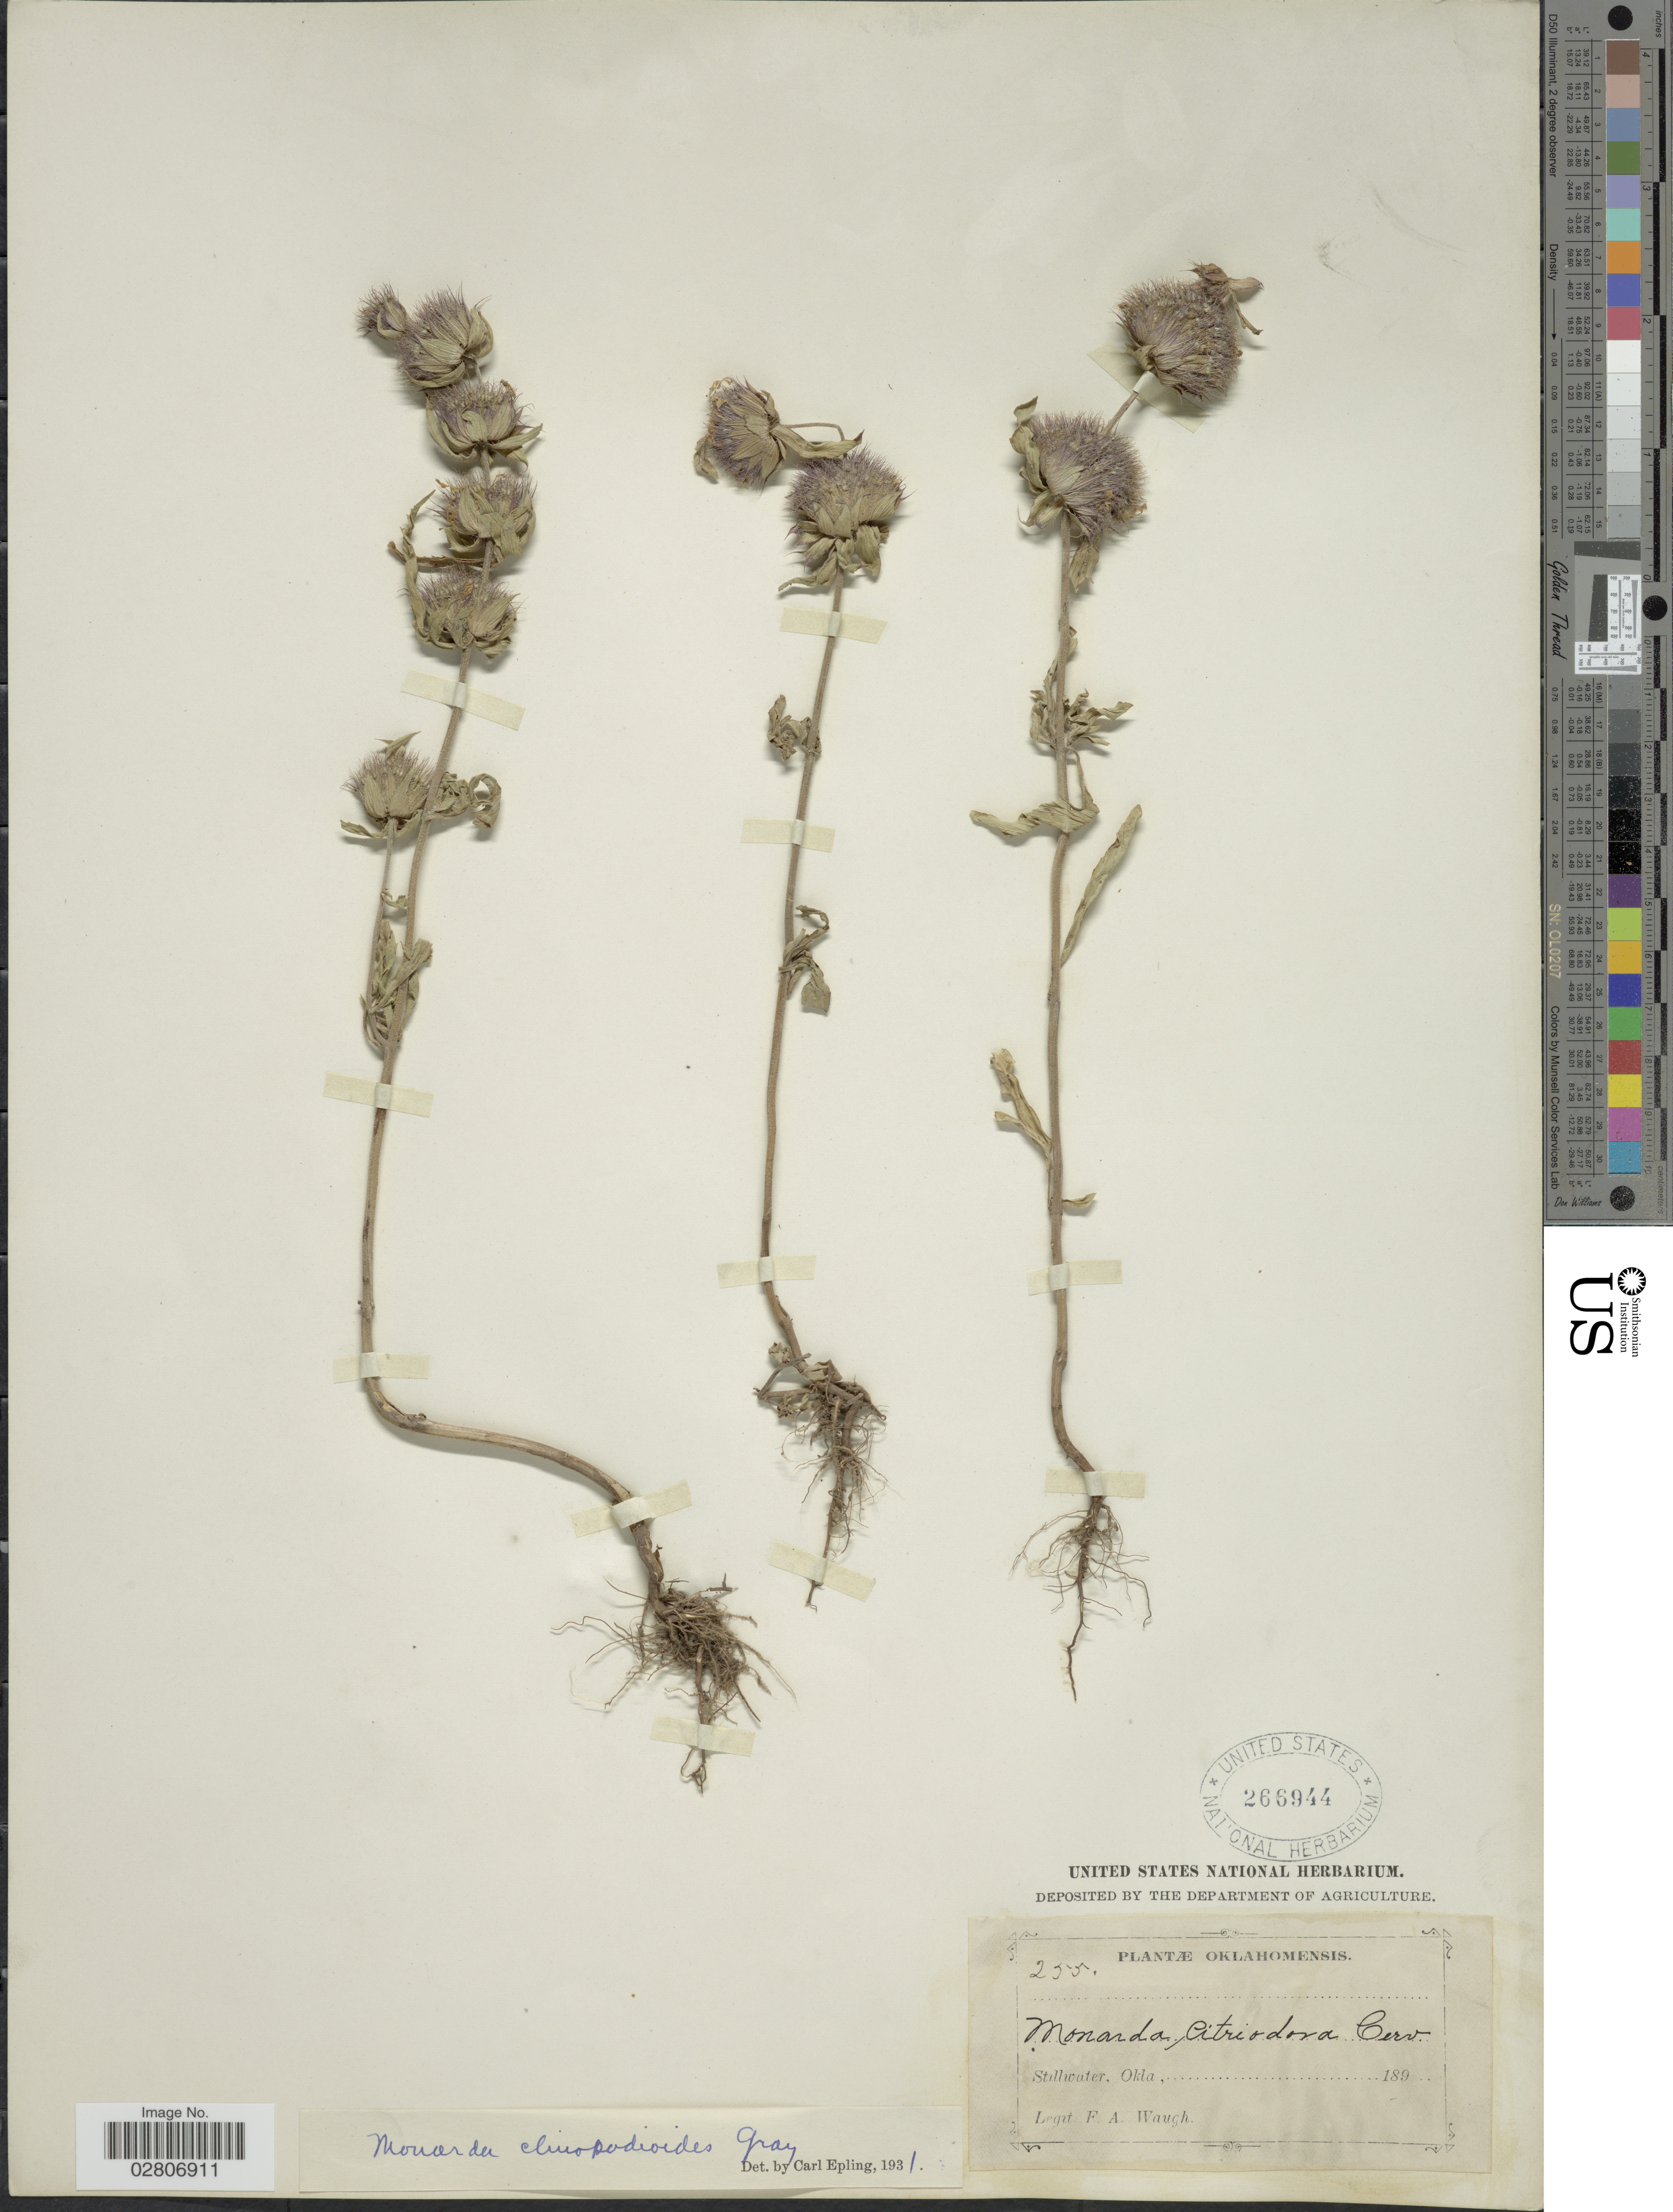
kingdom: Plantae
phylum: Tracheophyta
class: Magnoliopsida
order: Lamiales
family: Lamiaceae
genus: Monarda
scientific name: Monarda clinopodioides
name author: A. Gray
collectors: F. Waugh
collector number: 255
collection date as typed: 189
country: United States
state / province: Oklahoma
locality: Stillwater.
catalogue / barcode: US 266944